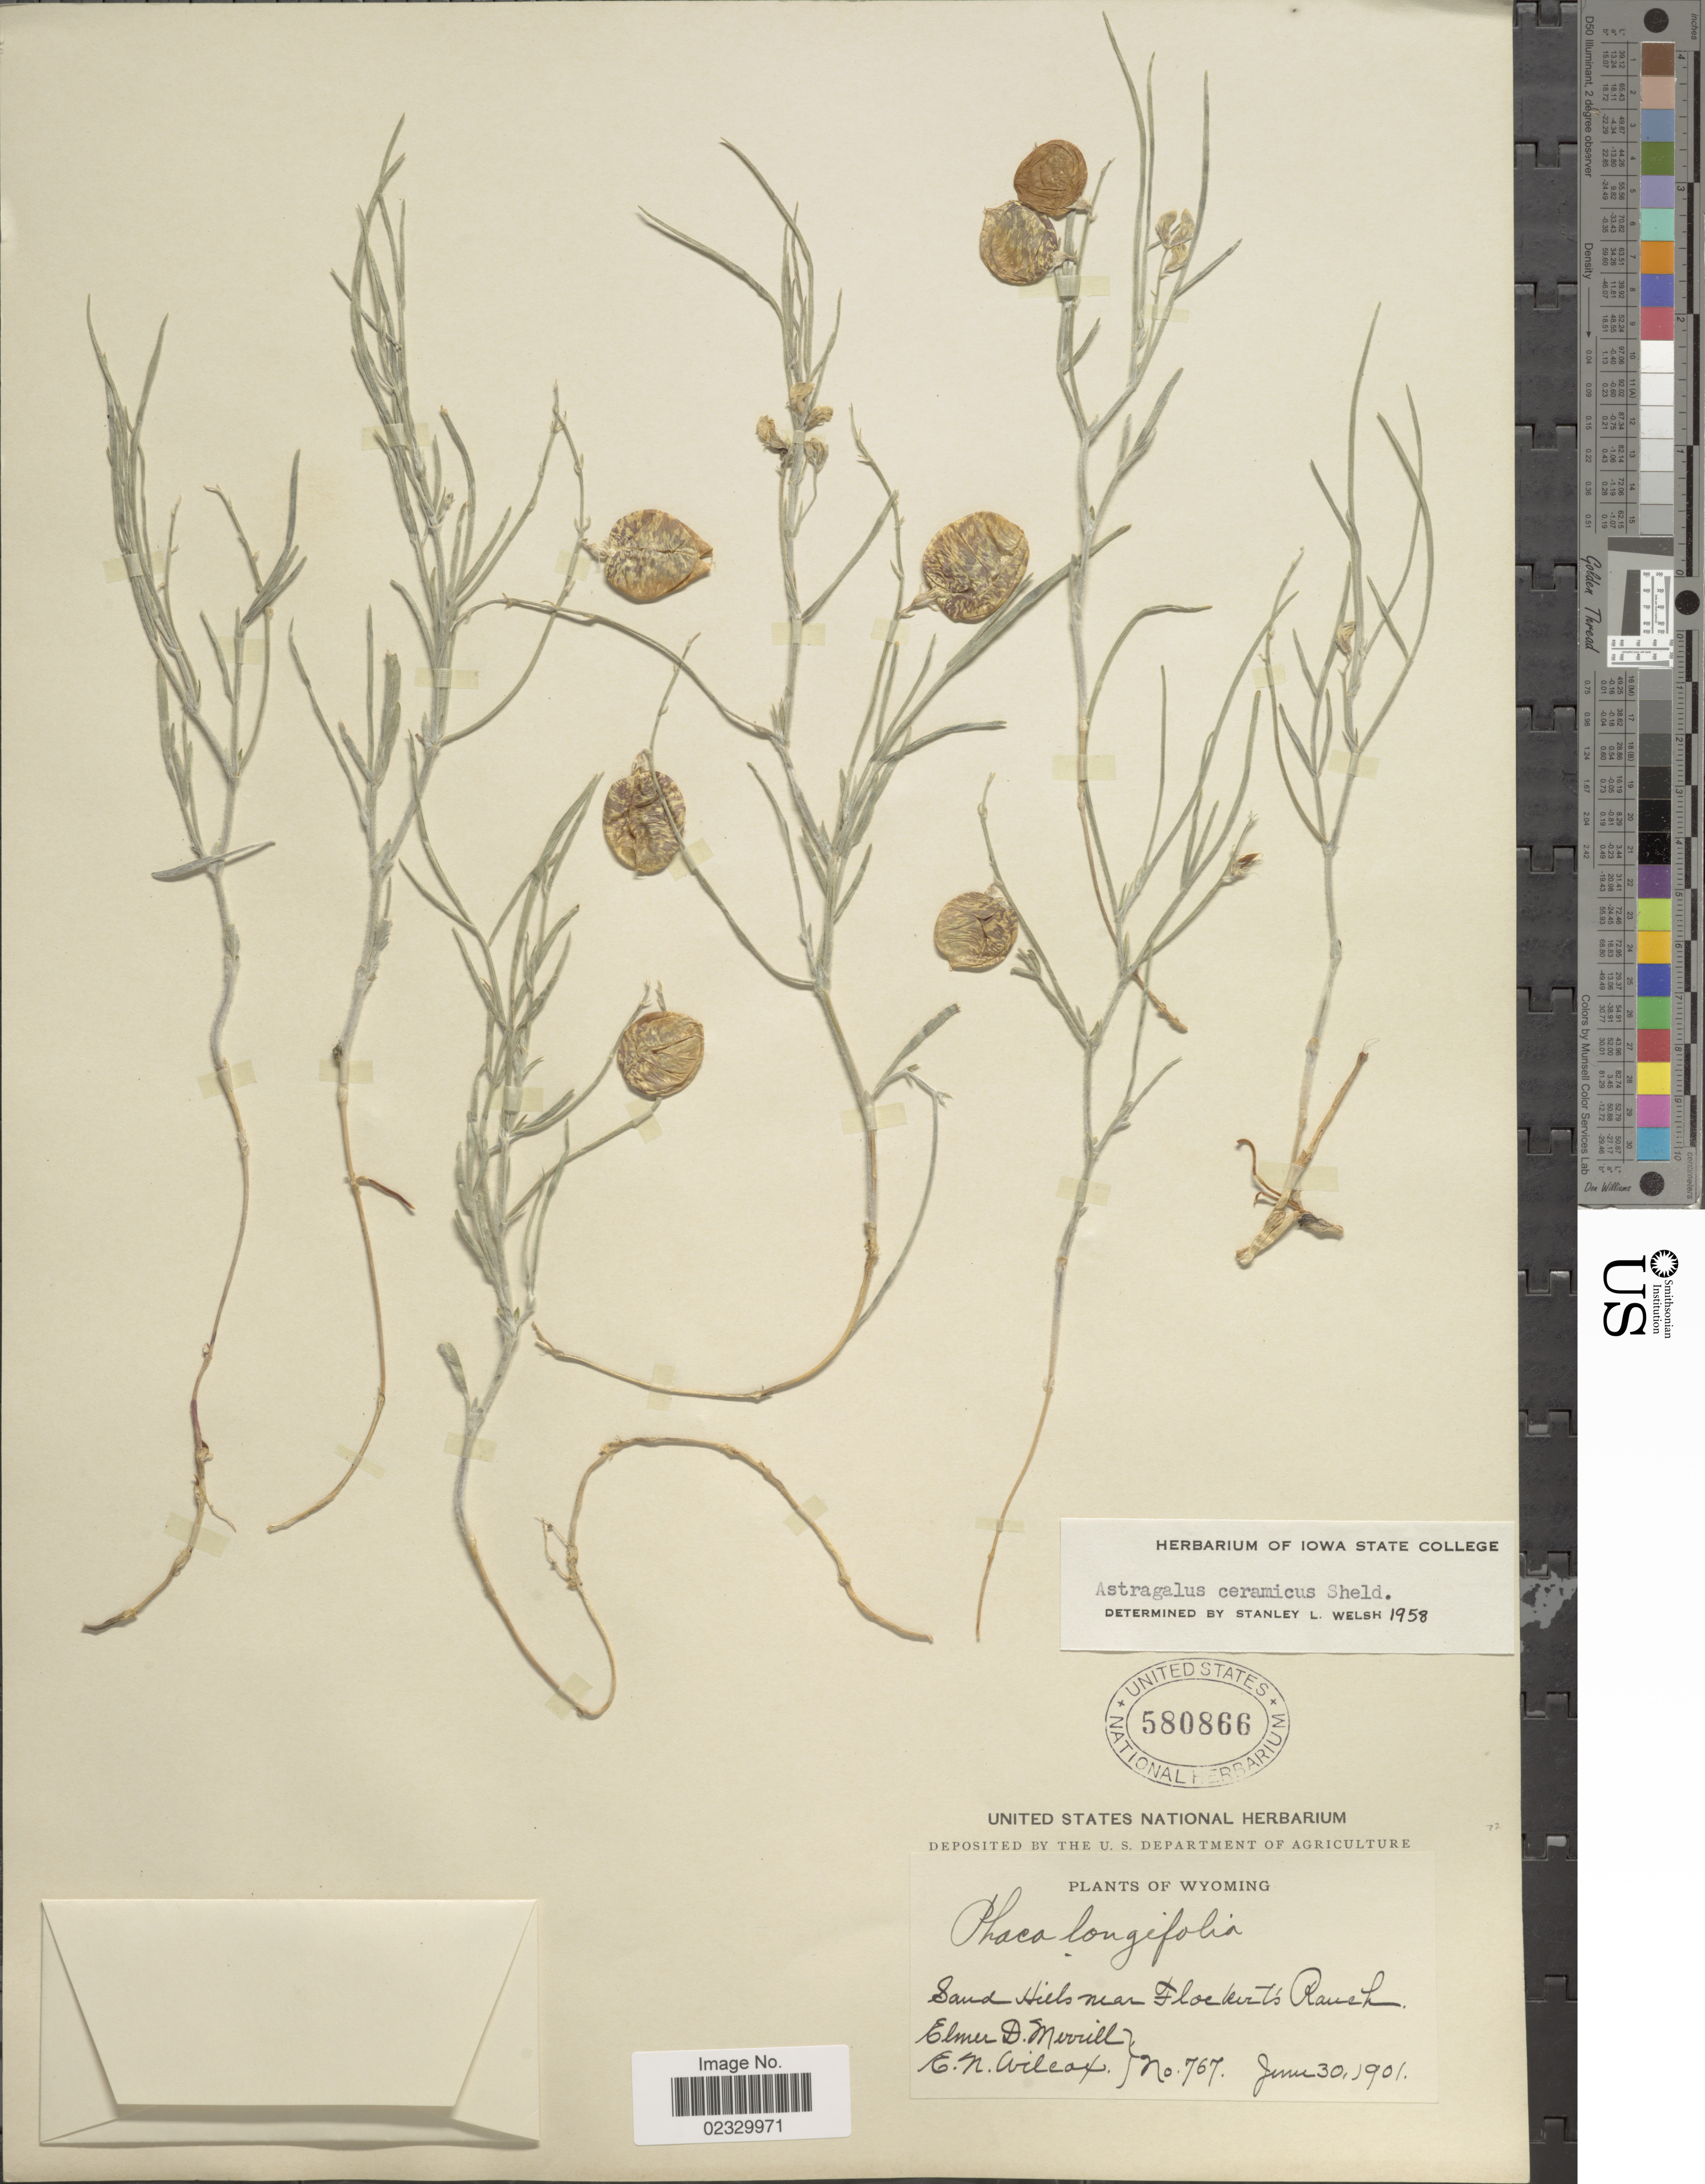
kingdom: Plantae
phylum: Tracheophyta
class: Magnoliopsida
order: Fabales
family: Fabaceae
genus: Astragalus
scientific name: Astragalus ceramicus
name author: E. Sheld.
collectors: E. D. Merrill & E. Wilcox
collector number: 767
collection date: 1901-06-30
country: United States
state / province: Wyoming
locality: Sand Hills near Flockert's Ranch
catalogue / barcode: US 580866